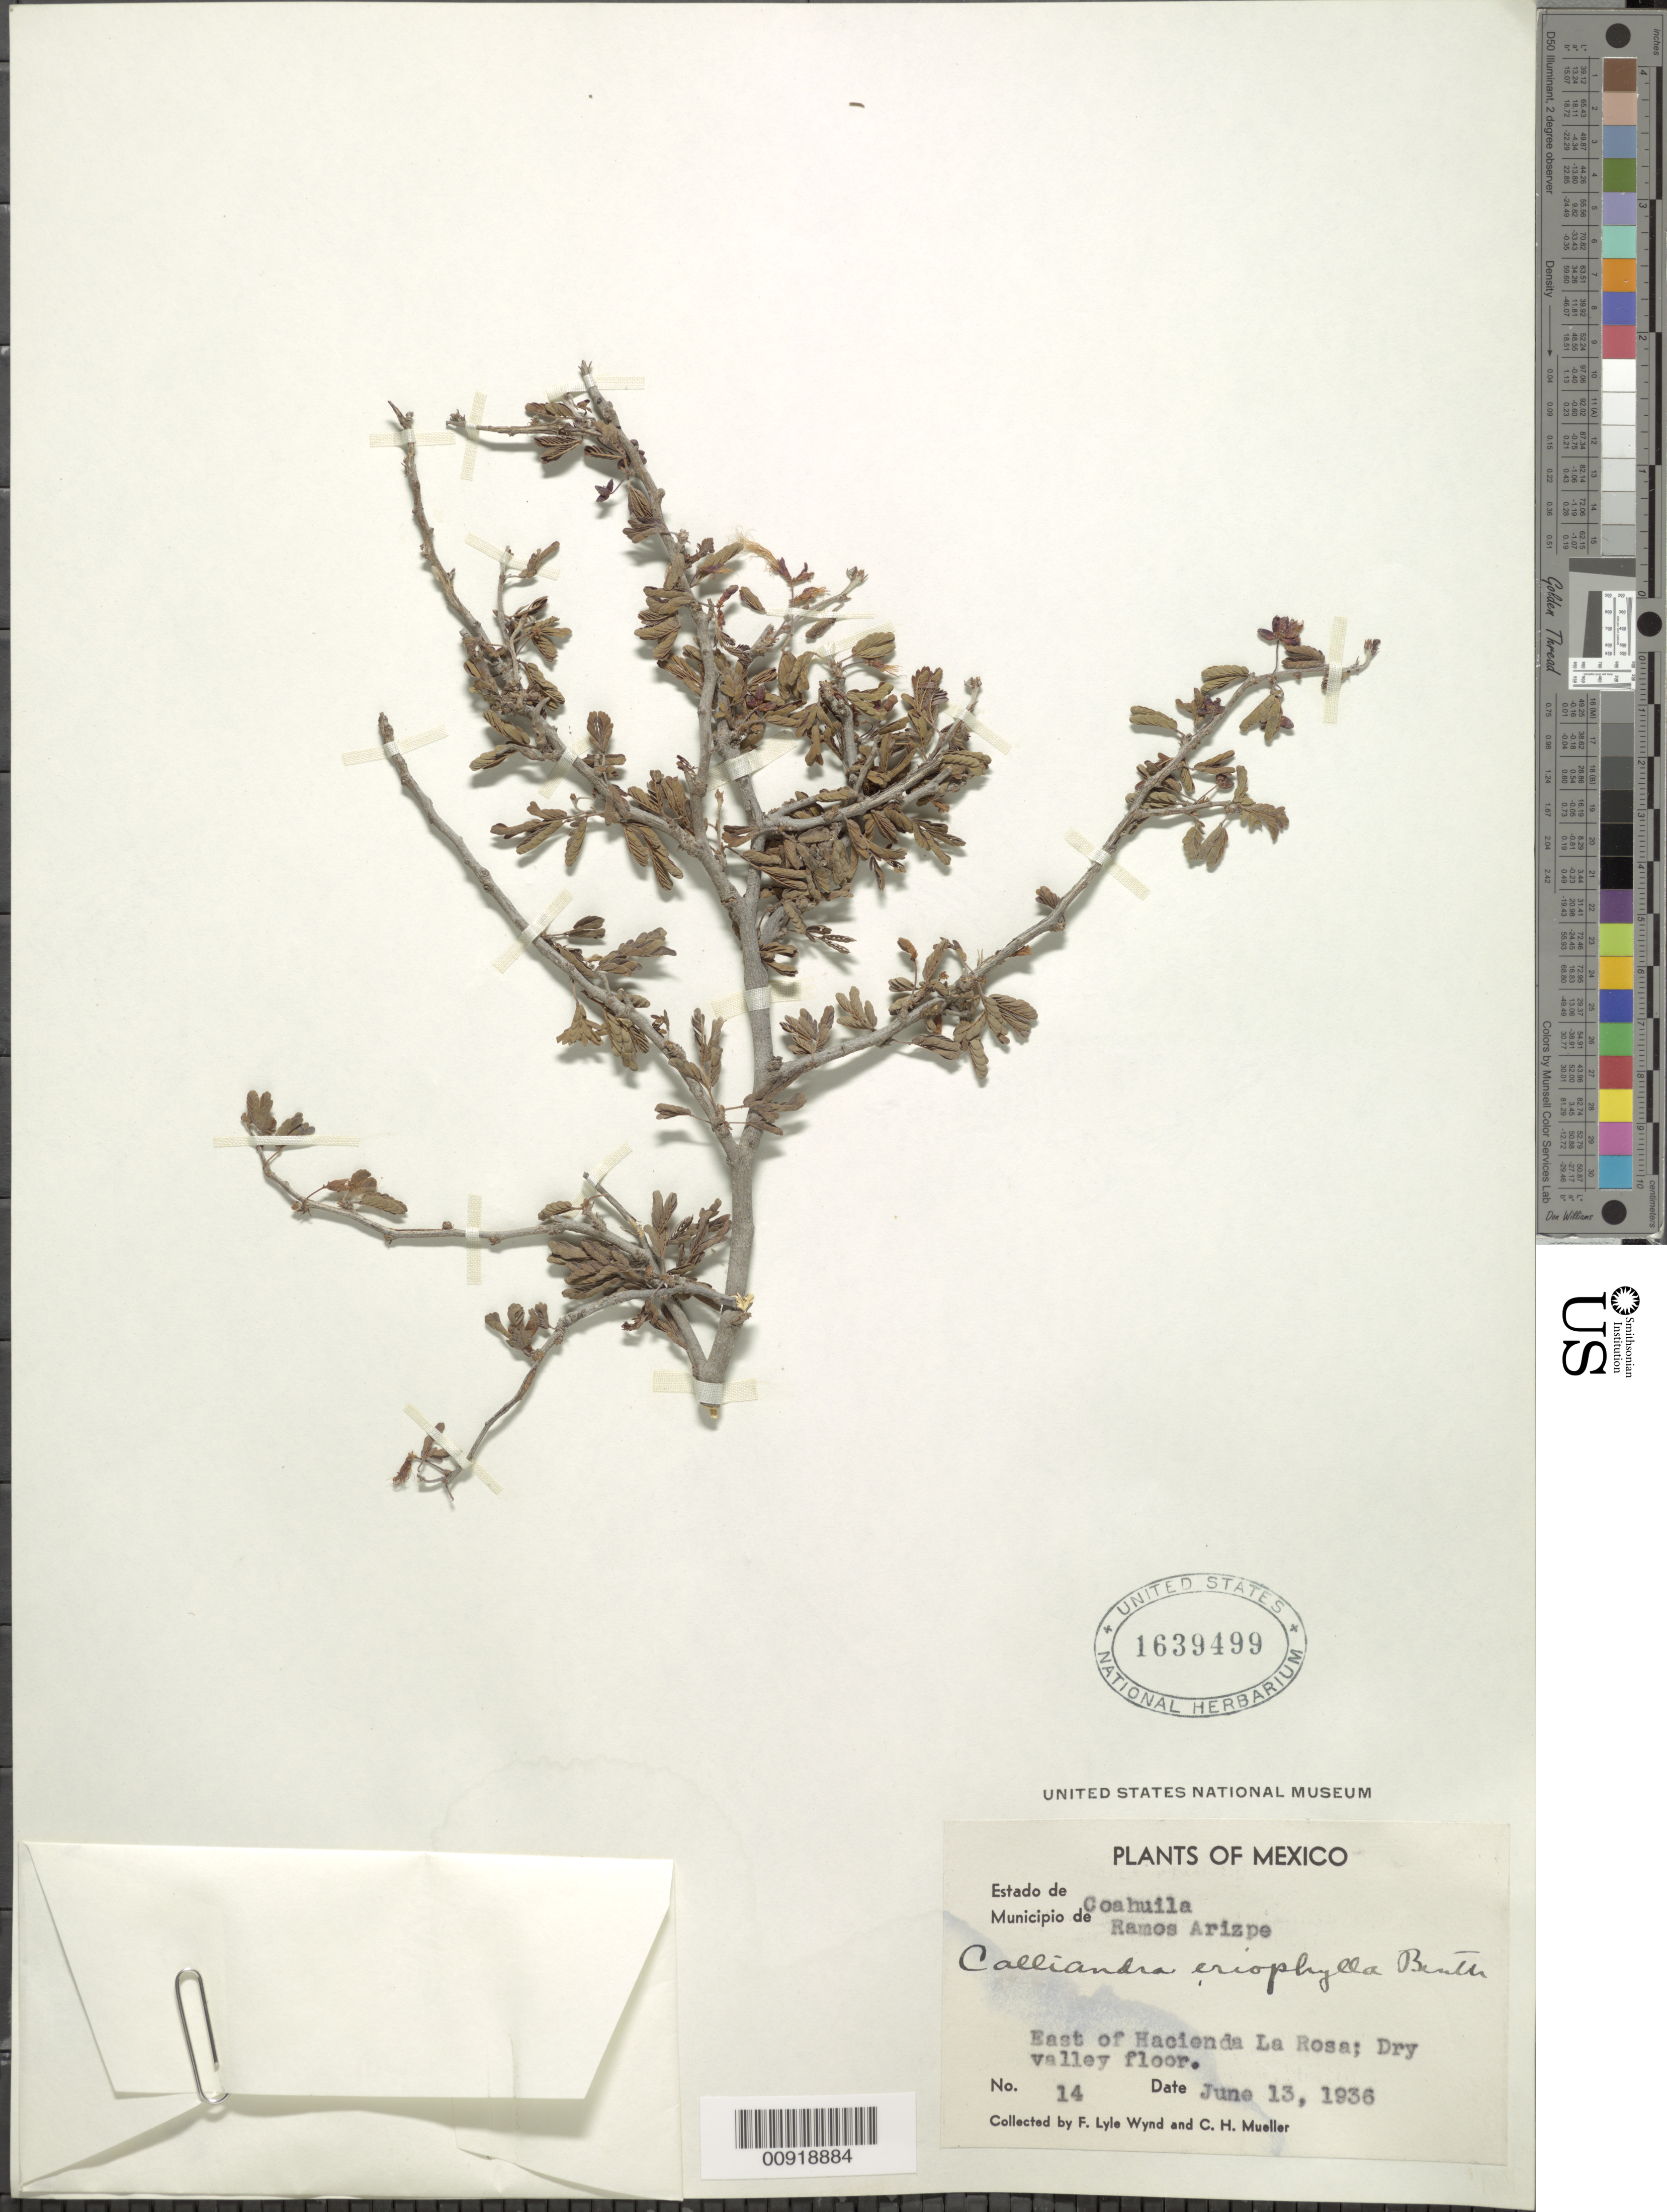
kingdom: Plantae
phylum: Tracheophyta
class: Magnoliopsida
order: Fabales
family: Fabaceae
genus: Calliandra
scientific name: Calliandra eriophylla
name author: Benth.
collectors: F. L. Wynd & C. H. Mueller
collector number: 14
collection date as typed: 13 Jun 1936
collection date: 1936-06-13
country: Mexico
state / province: Coahuila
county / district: Ramos Arizpe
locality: East of Hacienda La Rosa, Municipio de Ramos Arizpe, Estado de Coahuila.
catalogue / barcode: US 1639499